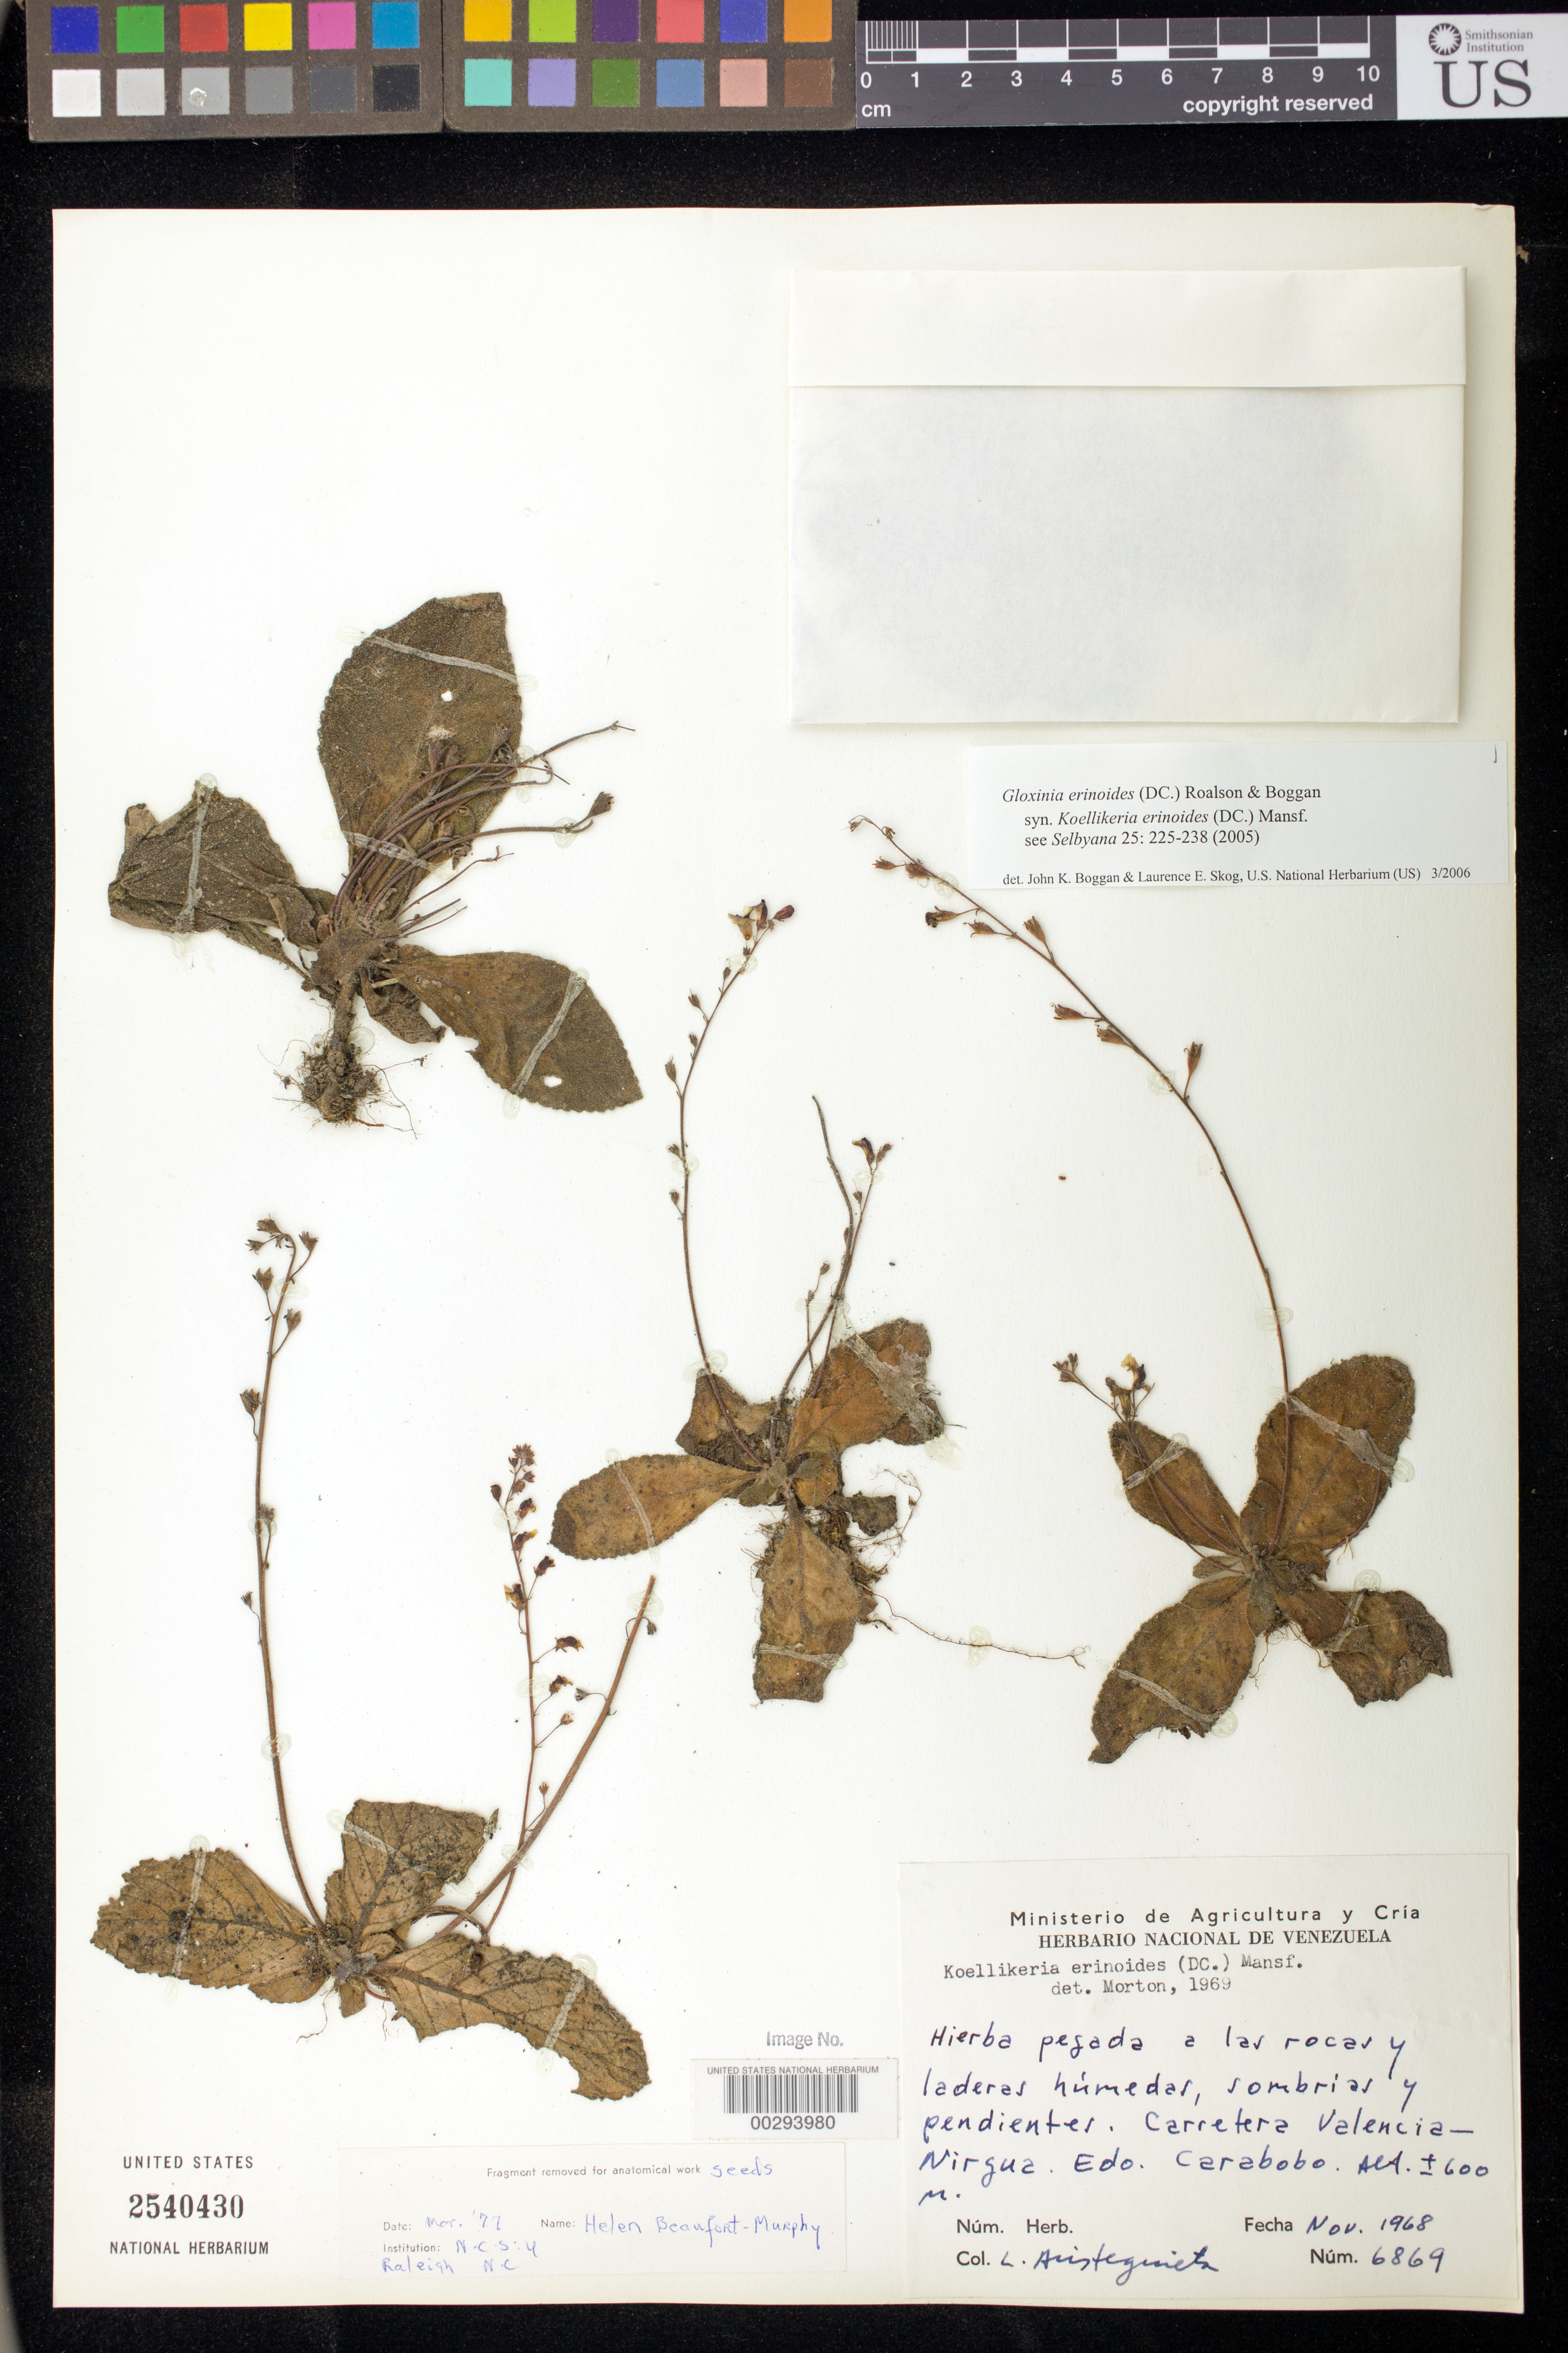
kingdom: Plantae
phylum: Tracheophyta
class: Magnoliopsida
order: Lamiales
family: Gesneriaceae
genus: Gloxinia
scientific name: Gloxinia erinoides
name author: (DC.) Roalson & Boggan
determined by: Boggan, J. K.; Skog, L. E.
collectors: L. Aristeguieta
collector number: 6869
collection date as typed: Nov 1968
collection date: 1968-11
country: Venezuela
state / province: Carabobo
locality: Valencia-Nirgua highway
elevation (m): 600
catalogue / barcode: US 2540430